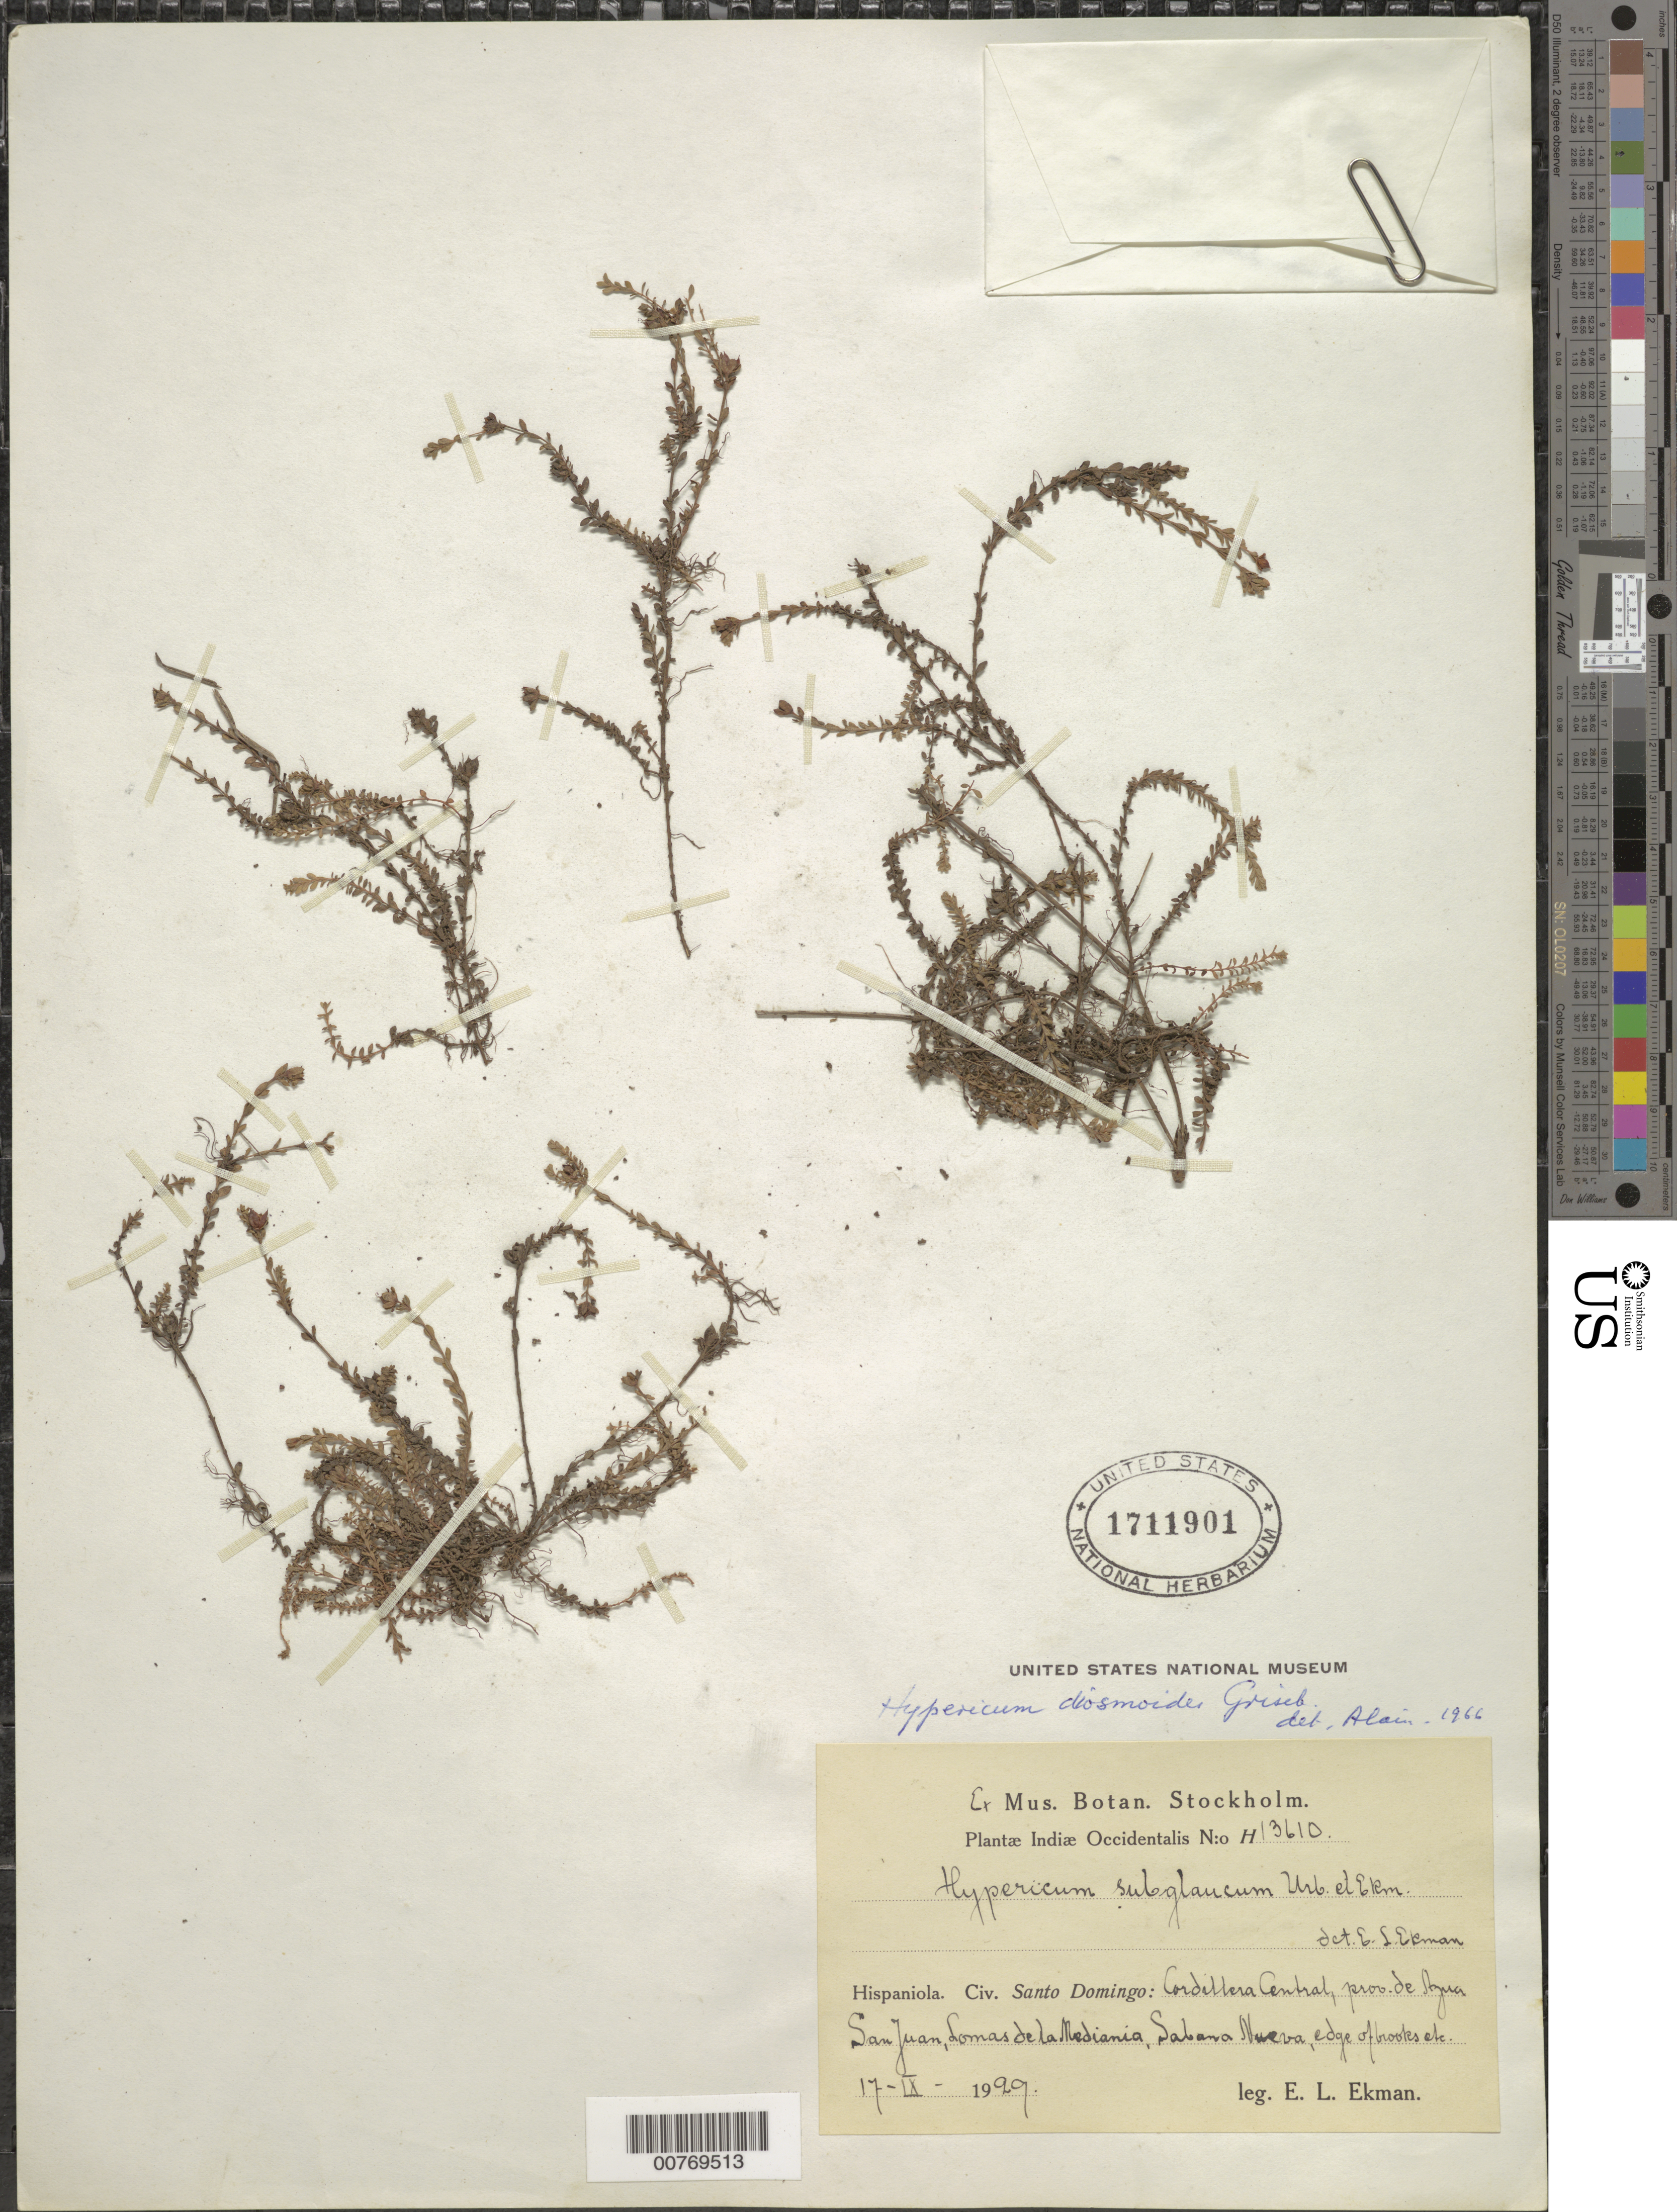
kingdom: Plantae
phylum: Tracheophyta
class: Magnoliopsida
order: Malpighiales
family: Hypericaceae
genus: Hypericum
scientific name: Hypericum diosmoides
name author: Griseb.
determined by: Liogier, Alain H.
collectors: E. L. Ekman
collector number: H 13610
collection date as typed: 17 Sep 1929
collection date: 1929-09-17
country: Dominican Republic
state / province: Azua / San Juan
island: Hispaniola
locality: Cordillera Central, Lomas de la Medianía, Sabana Nueva.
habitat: Edge of brooks.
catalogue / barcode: US 1711901